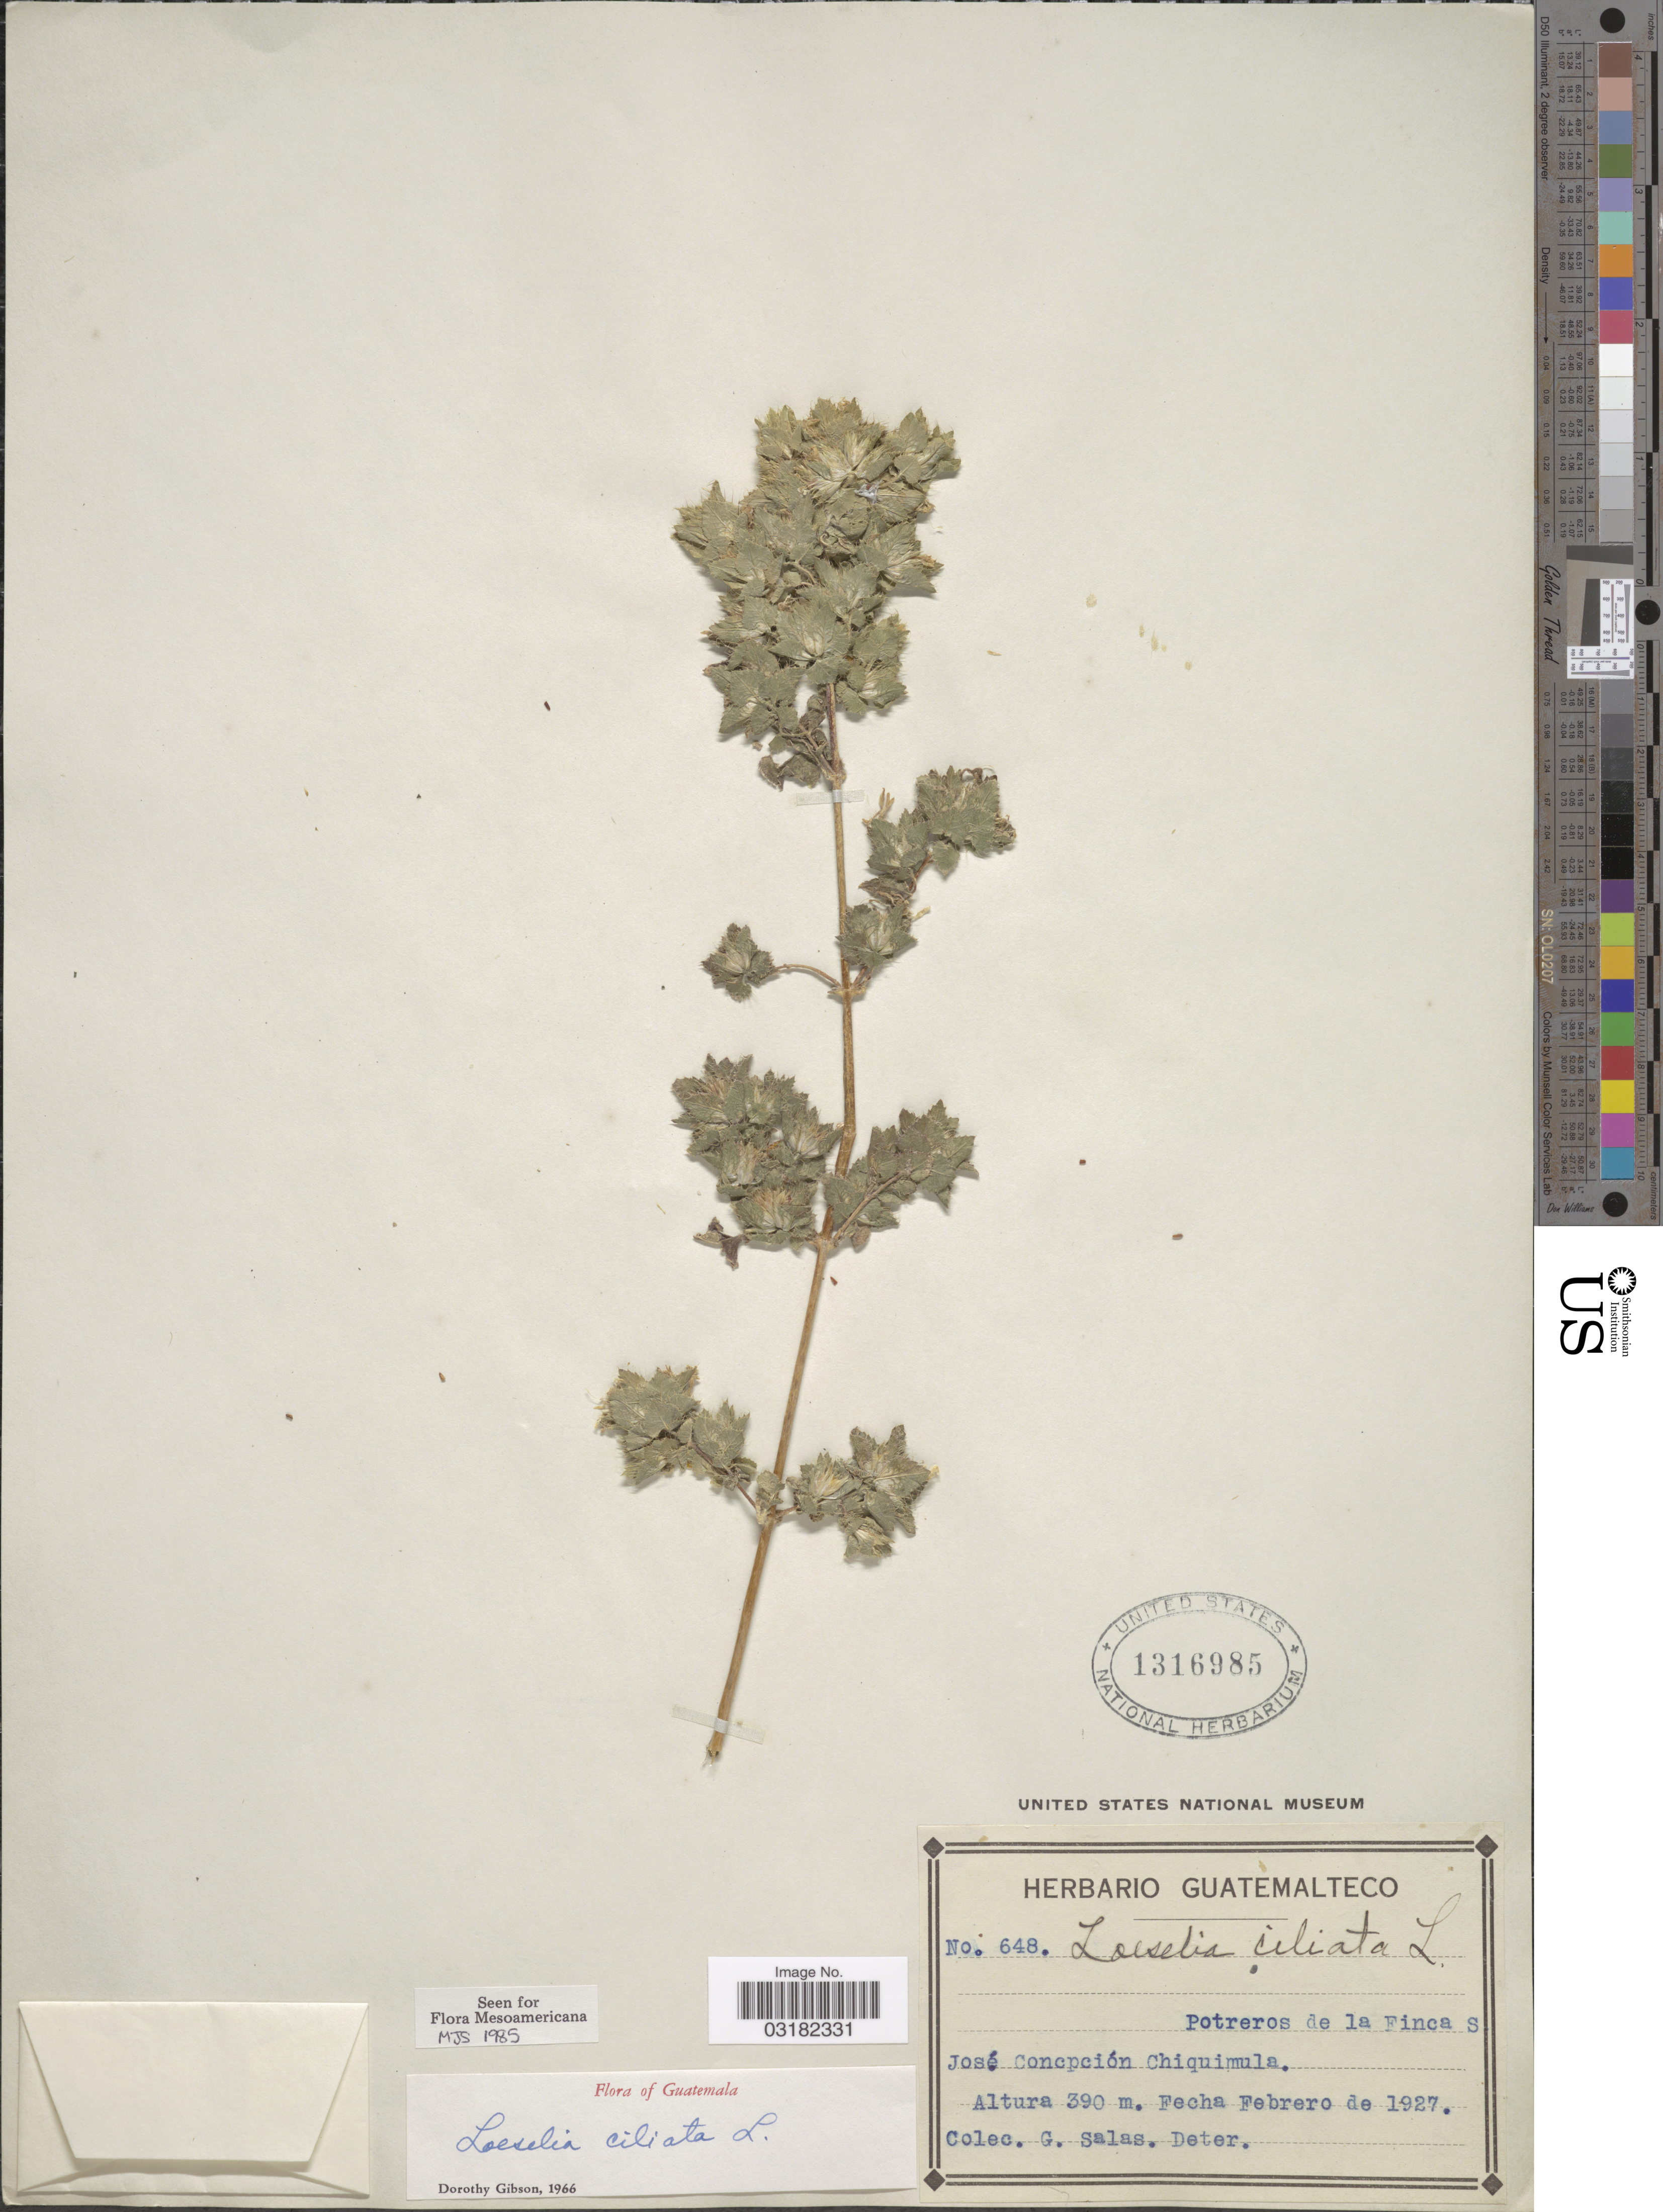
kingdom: Plantae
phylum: Tracheophyta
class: Magnoliopsida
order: Ericales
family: Polemoniaceae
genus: Loeselia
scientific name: Loeselia ciliata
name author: L.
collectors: G. Salas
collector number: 648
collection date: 1927-02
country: Guatemala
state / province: Chiquimula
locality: Potreros de la Finca S. José Concpción Chiquimula.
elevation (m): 390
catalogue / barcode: US 1316985